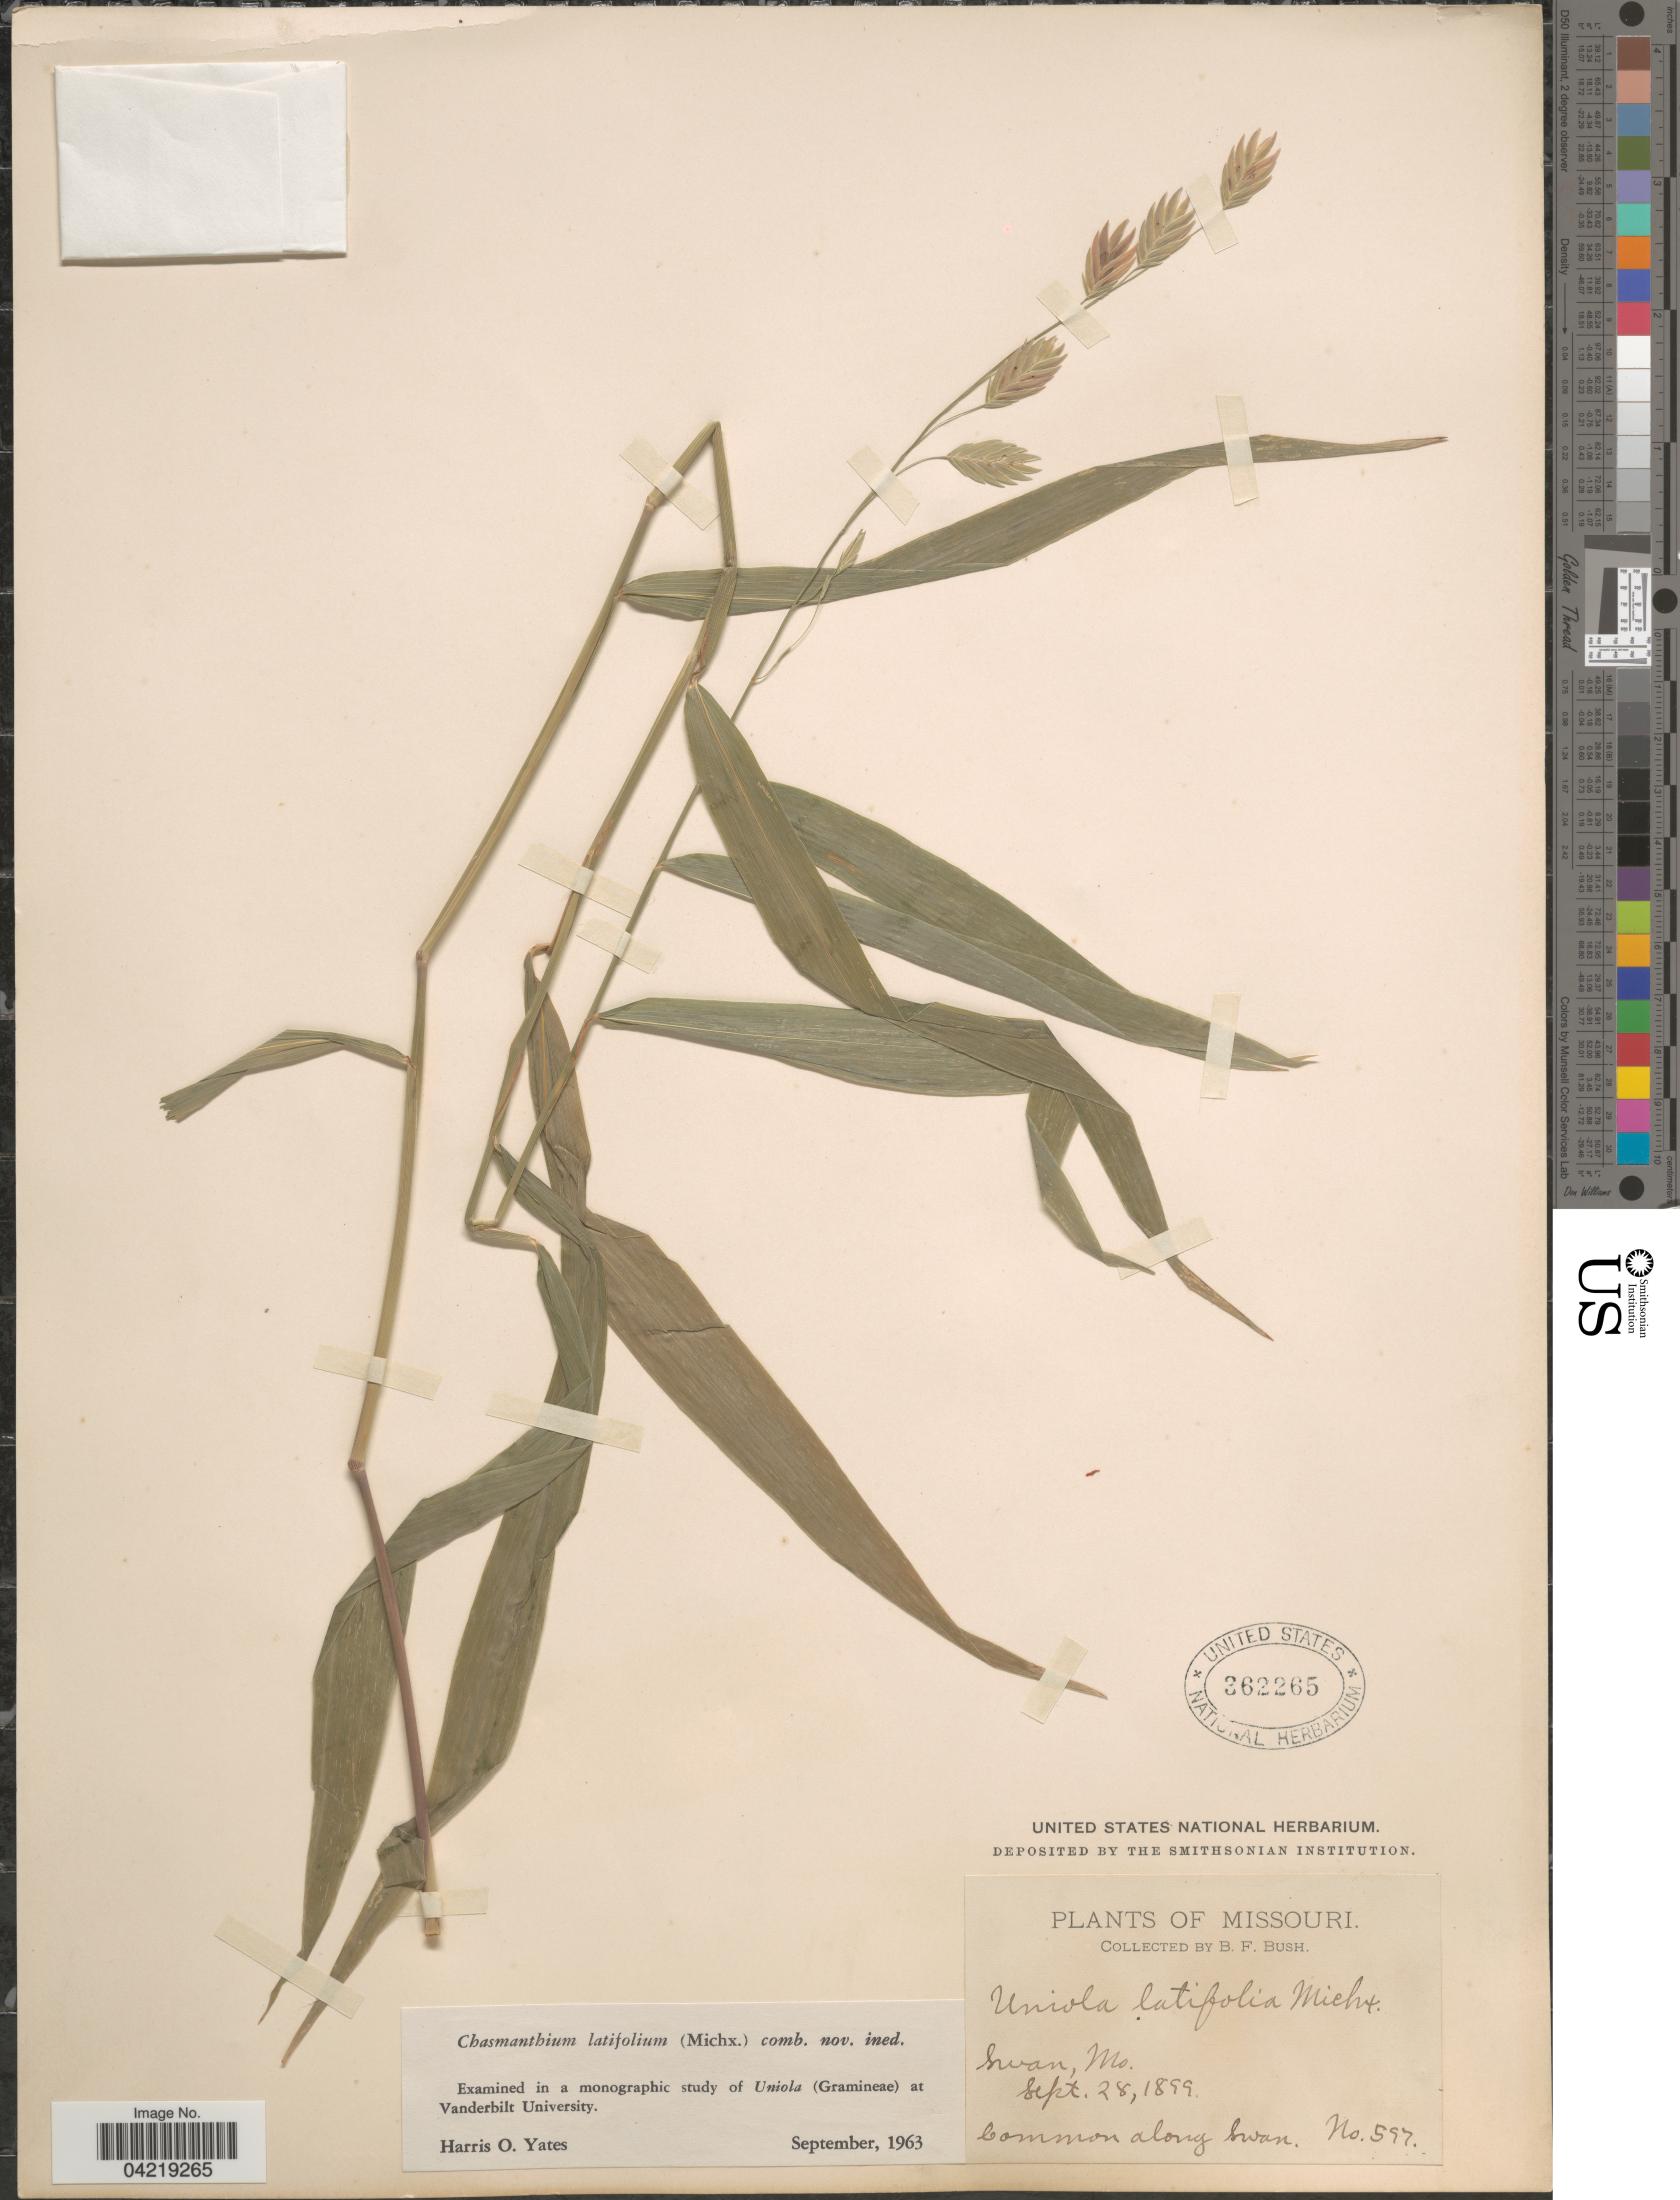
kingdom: Plantae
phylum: Tracheophyta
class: Liliopsida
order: Poales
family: Poaceae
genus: Chasmanthium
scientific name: Chasmanthium latifolium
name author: (Michx.) H.O. Yates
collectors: B. F. Bush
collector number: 597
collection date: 1899-09-28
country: United States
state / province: Missouri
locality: Swan.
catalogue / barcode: US 362265